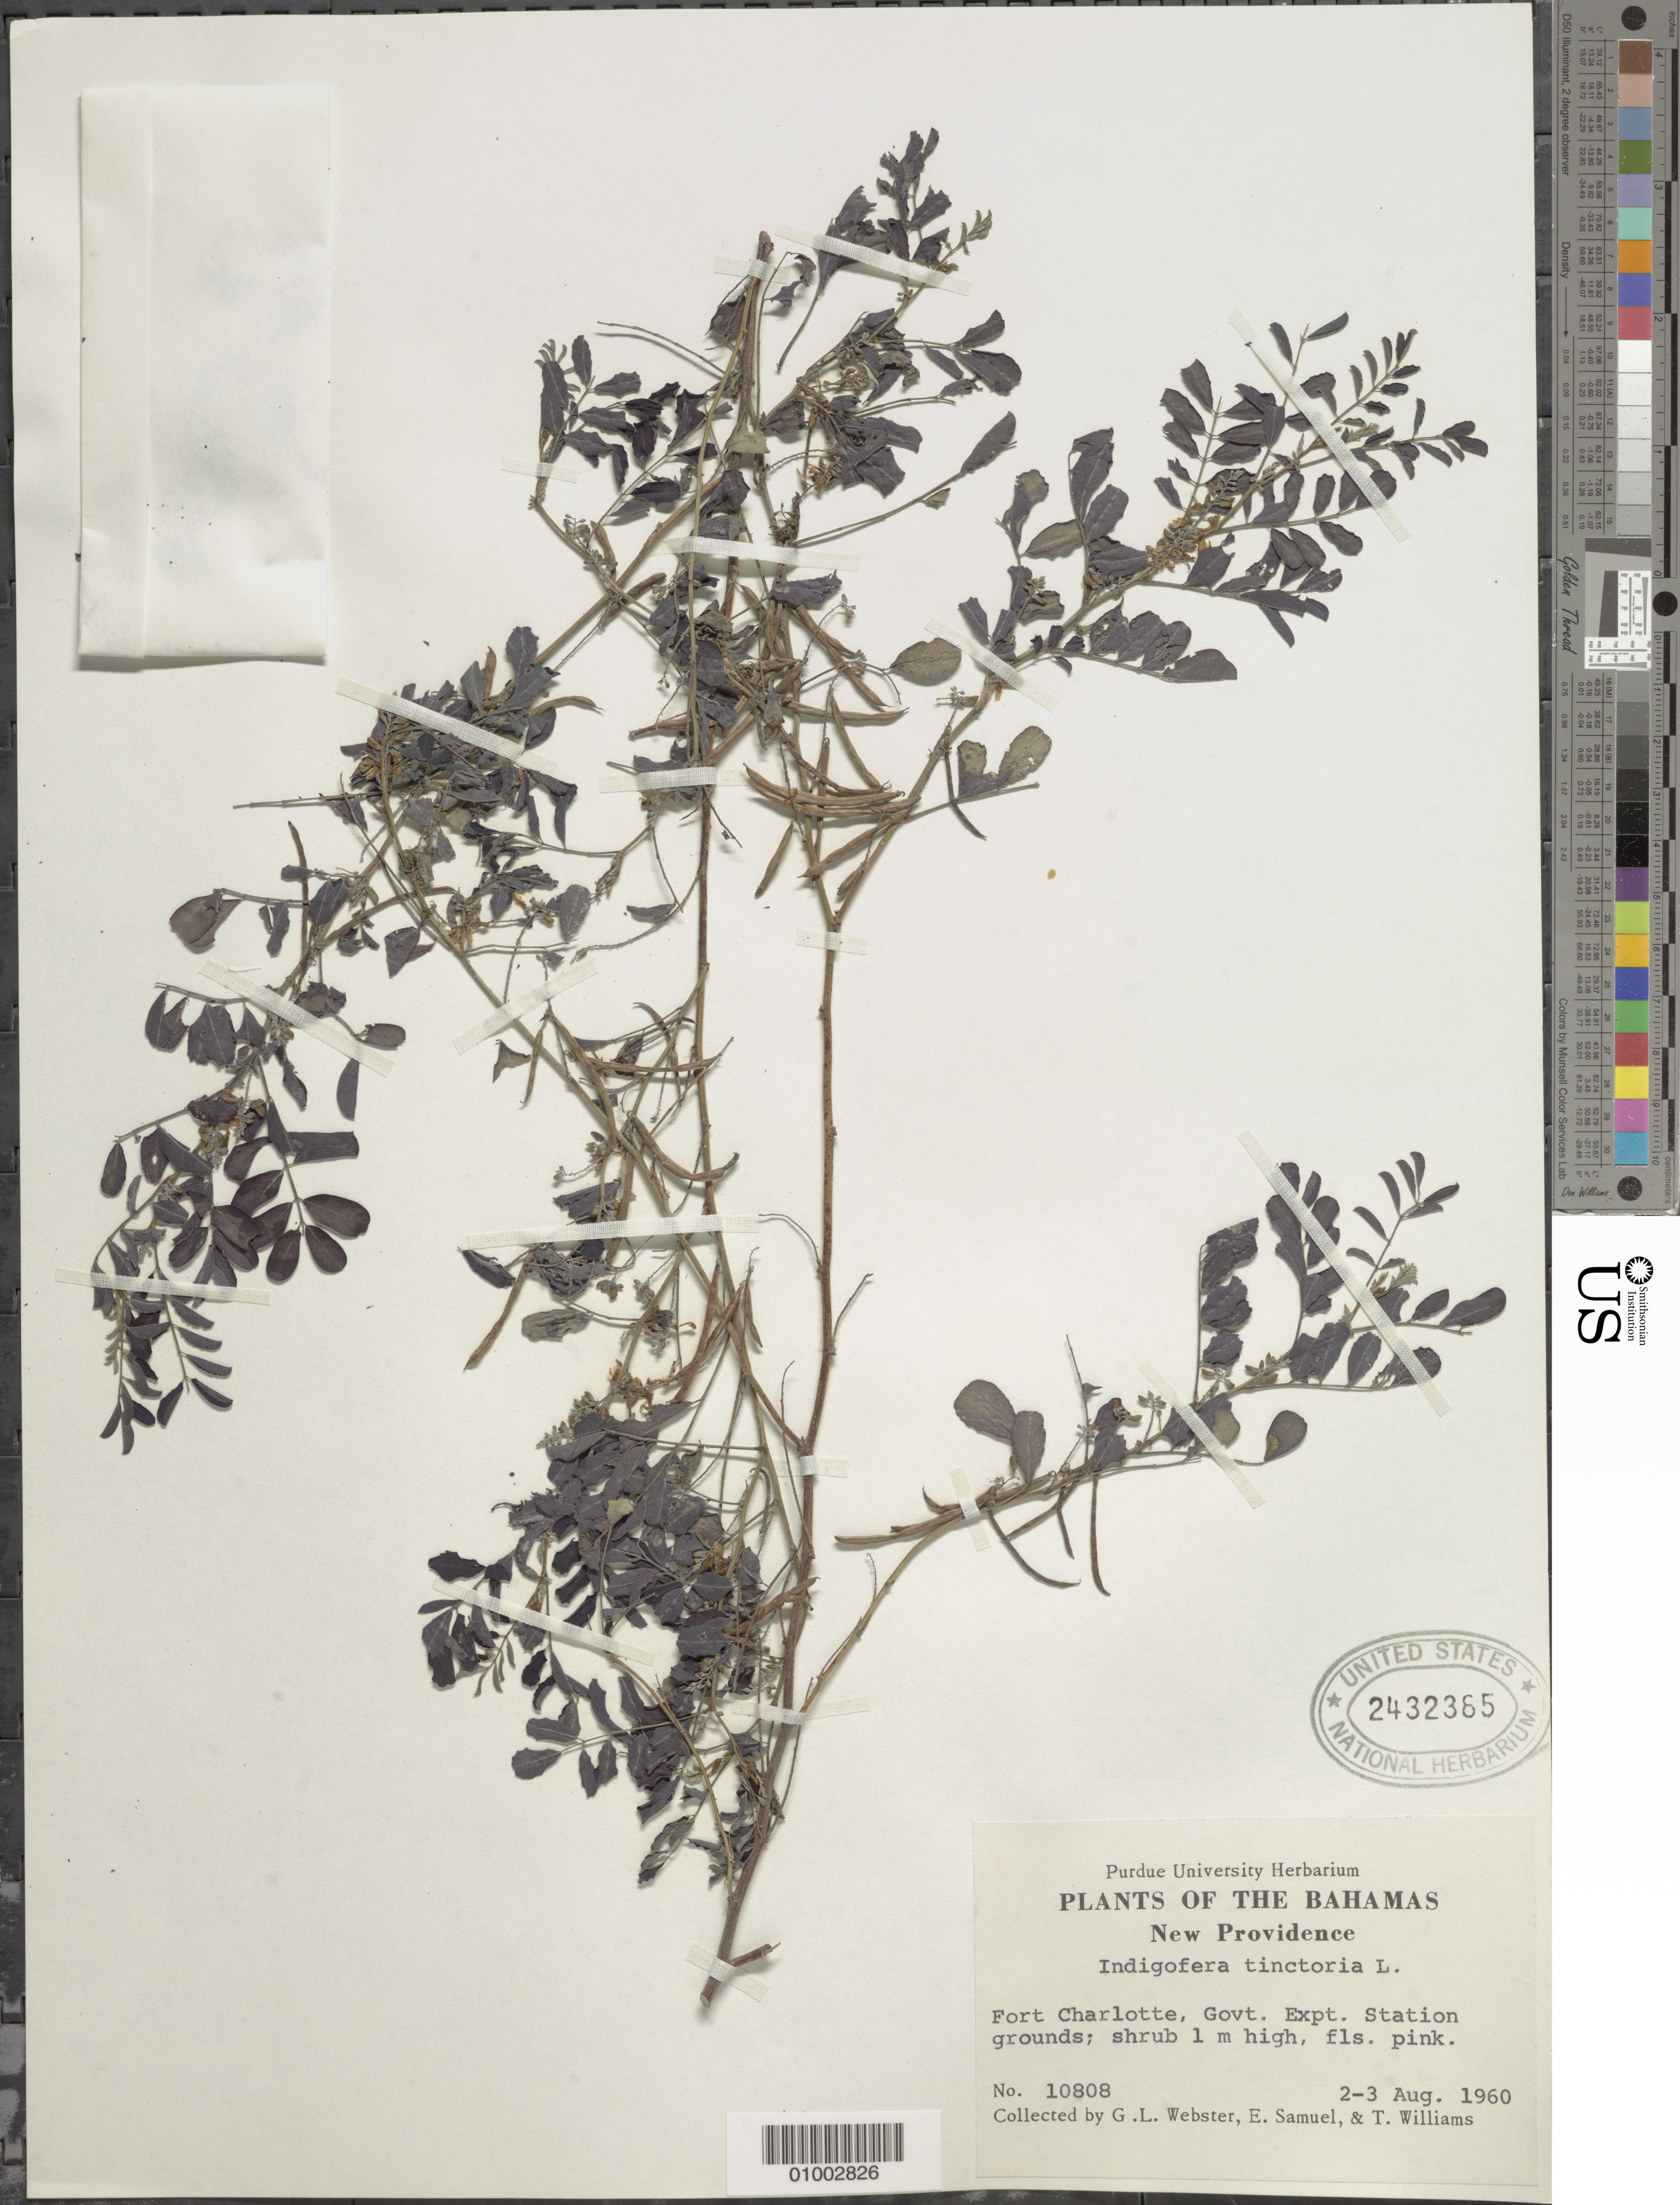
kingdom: Plantae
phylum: Tracheophyta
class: Magnoliopsida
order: Fabales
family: Fabaceae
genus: Indigofera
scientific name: Indigofera tinctoria sensu Naves non L.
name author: Naves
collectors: G. L. Webster, E. Samuels & T. Williams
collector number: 10808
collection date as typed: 02 Aug 1960 to 03 Aug 1960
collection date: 1960-08-02/1960-08-03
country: Bahamas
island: New Providence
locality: Fort Charlotte, Government Expt. Station grounds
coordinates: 0 N, 0 E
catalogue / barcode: US 2432385